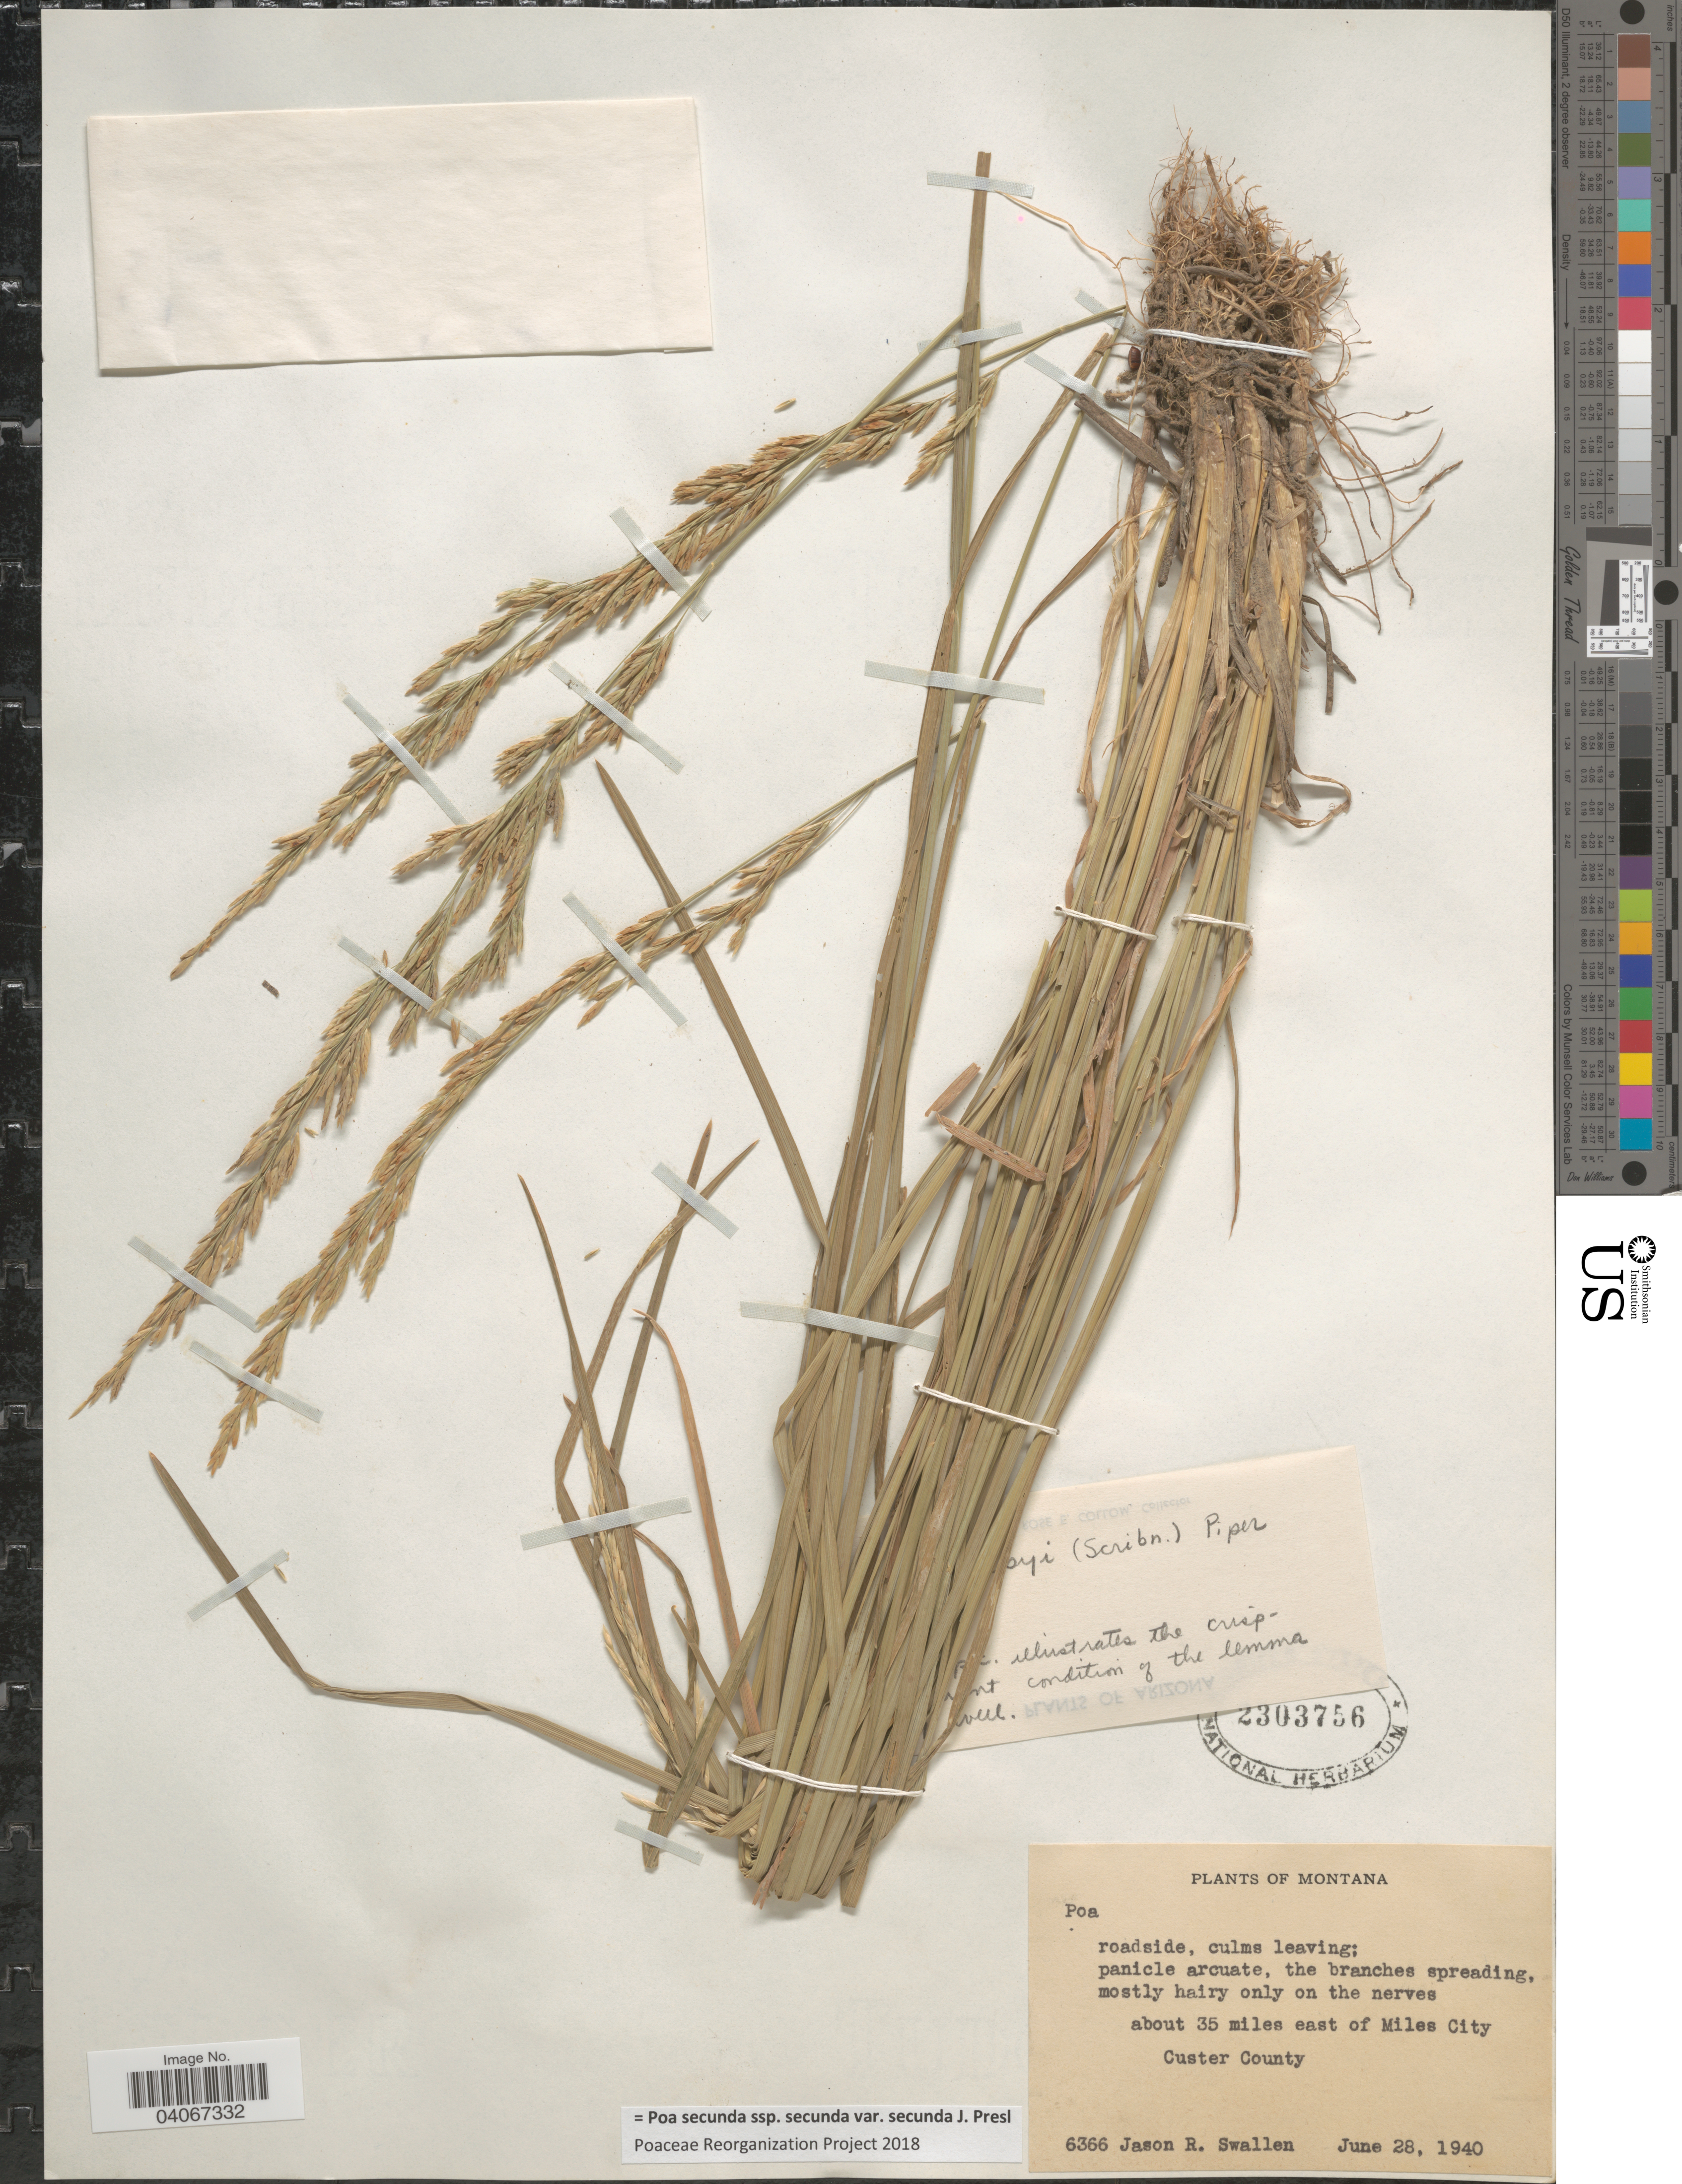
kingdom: Plantae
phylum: Tracheophyta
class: Liliopsida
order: Poales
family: Poaceae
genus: Poa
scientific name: Poa secunda subsp. secunda var. secunda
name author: J. Presl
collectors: J. R. Swallen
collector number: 6366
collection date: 1940-06-28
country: United States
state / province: Montana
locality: About 35 miles east of Miles City. Custer County.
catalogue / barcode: US 2303756